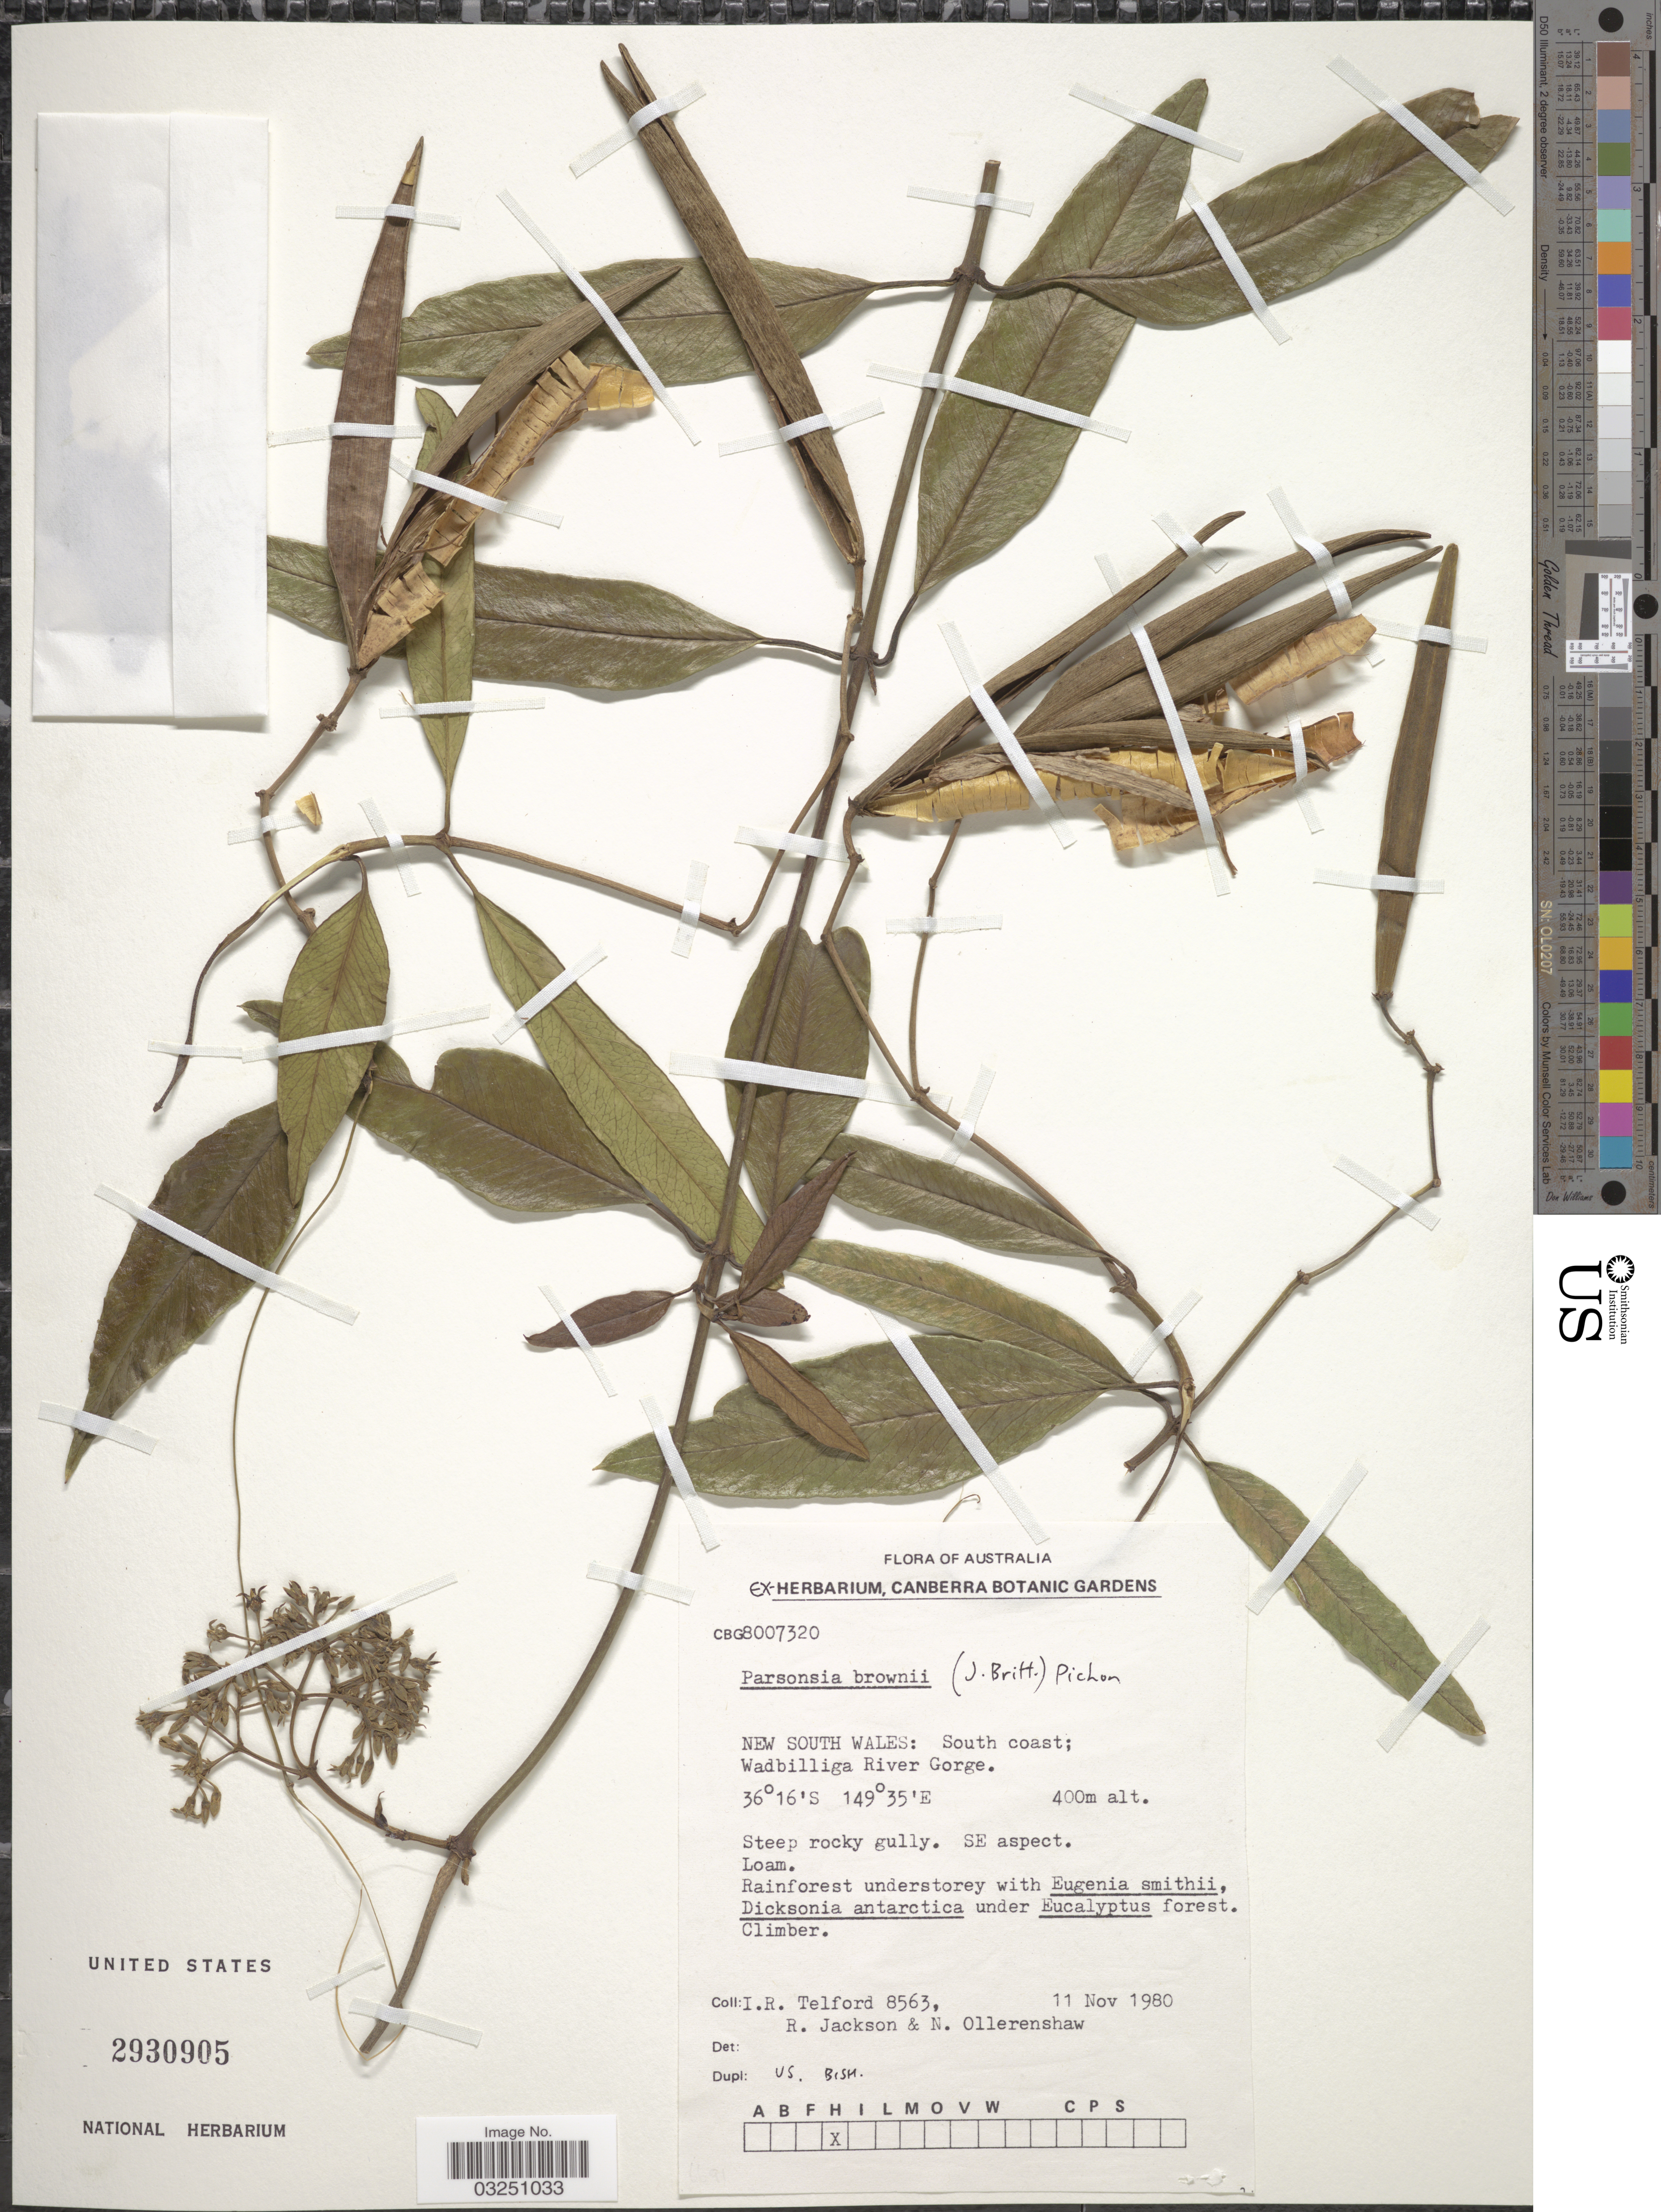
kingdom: Plantae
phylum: Tracheophyta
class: Magnoliopsida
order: Myrtales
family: Lythraceae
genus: Parsonsia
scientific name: Parsonsia brownii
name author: (Britten) Pichon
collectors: I. R. Telford, R. Jackson & N. Ollerenshaw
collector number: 8563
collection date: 1980-11-11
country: Australia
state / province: New South Wales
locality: South coast; Wadbilliga River Gorge.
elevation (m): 400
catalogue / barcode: US 2930905